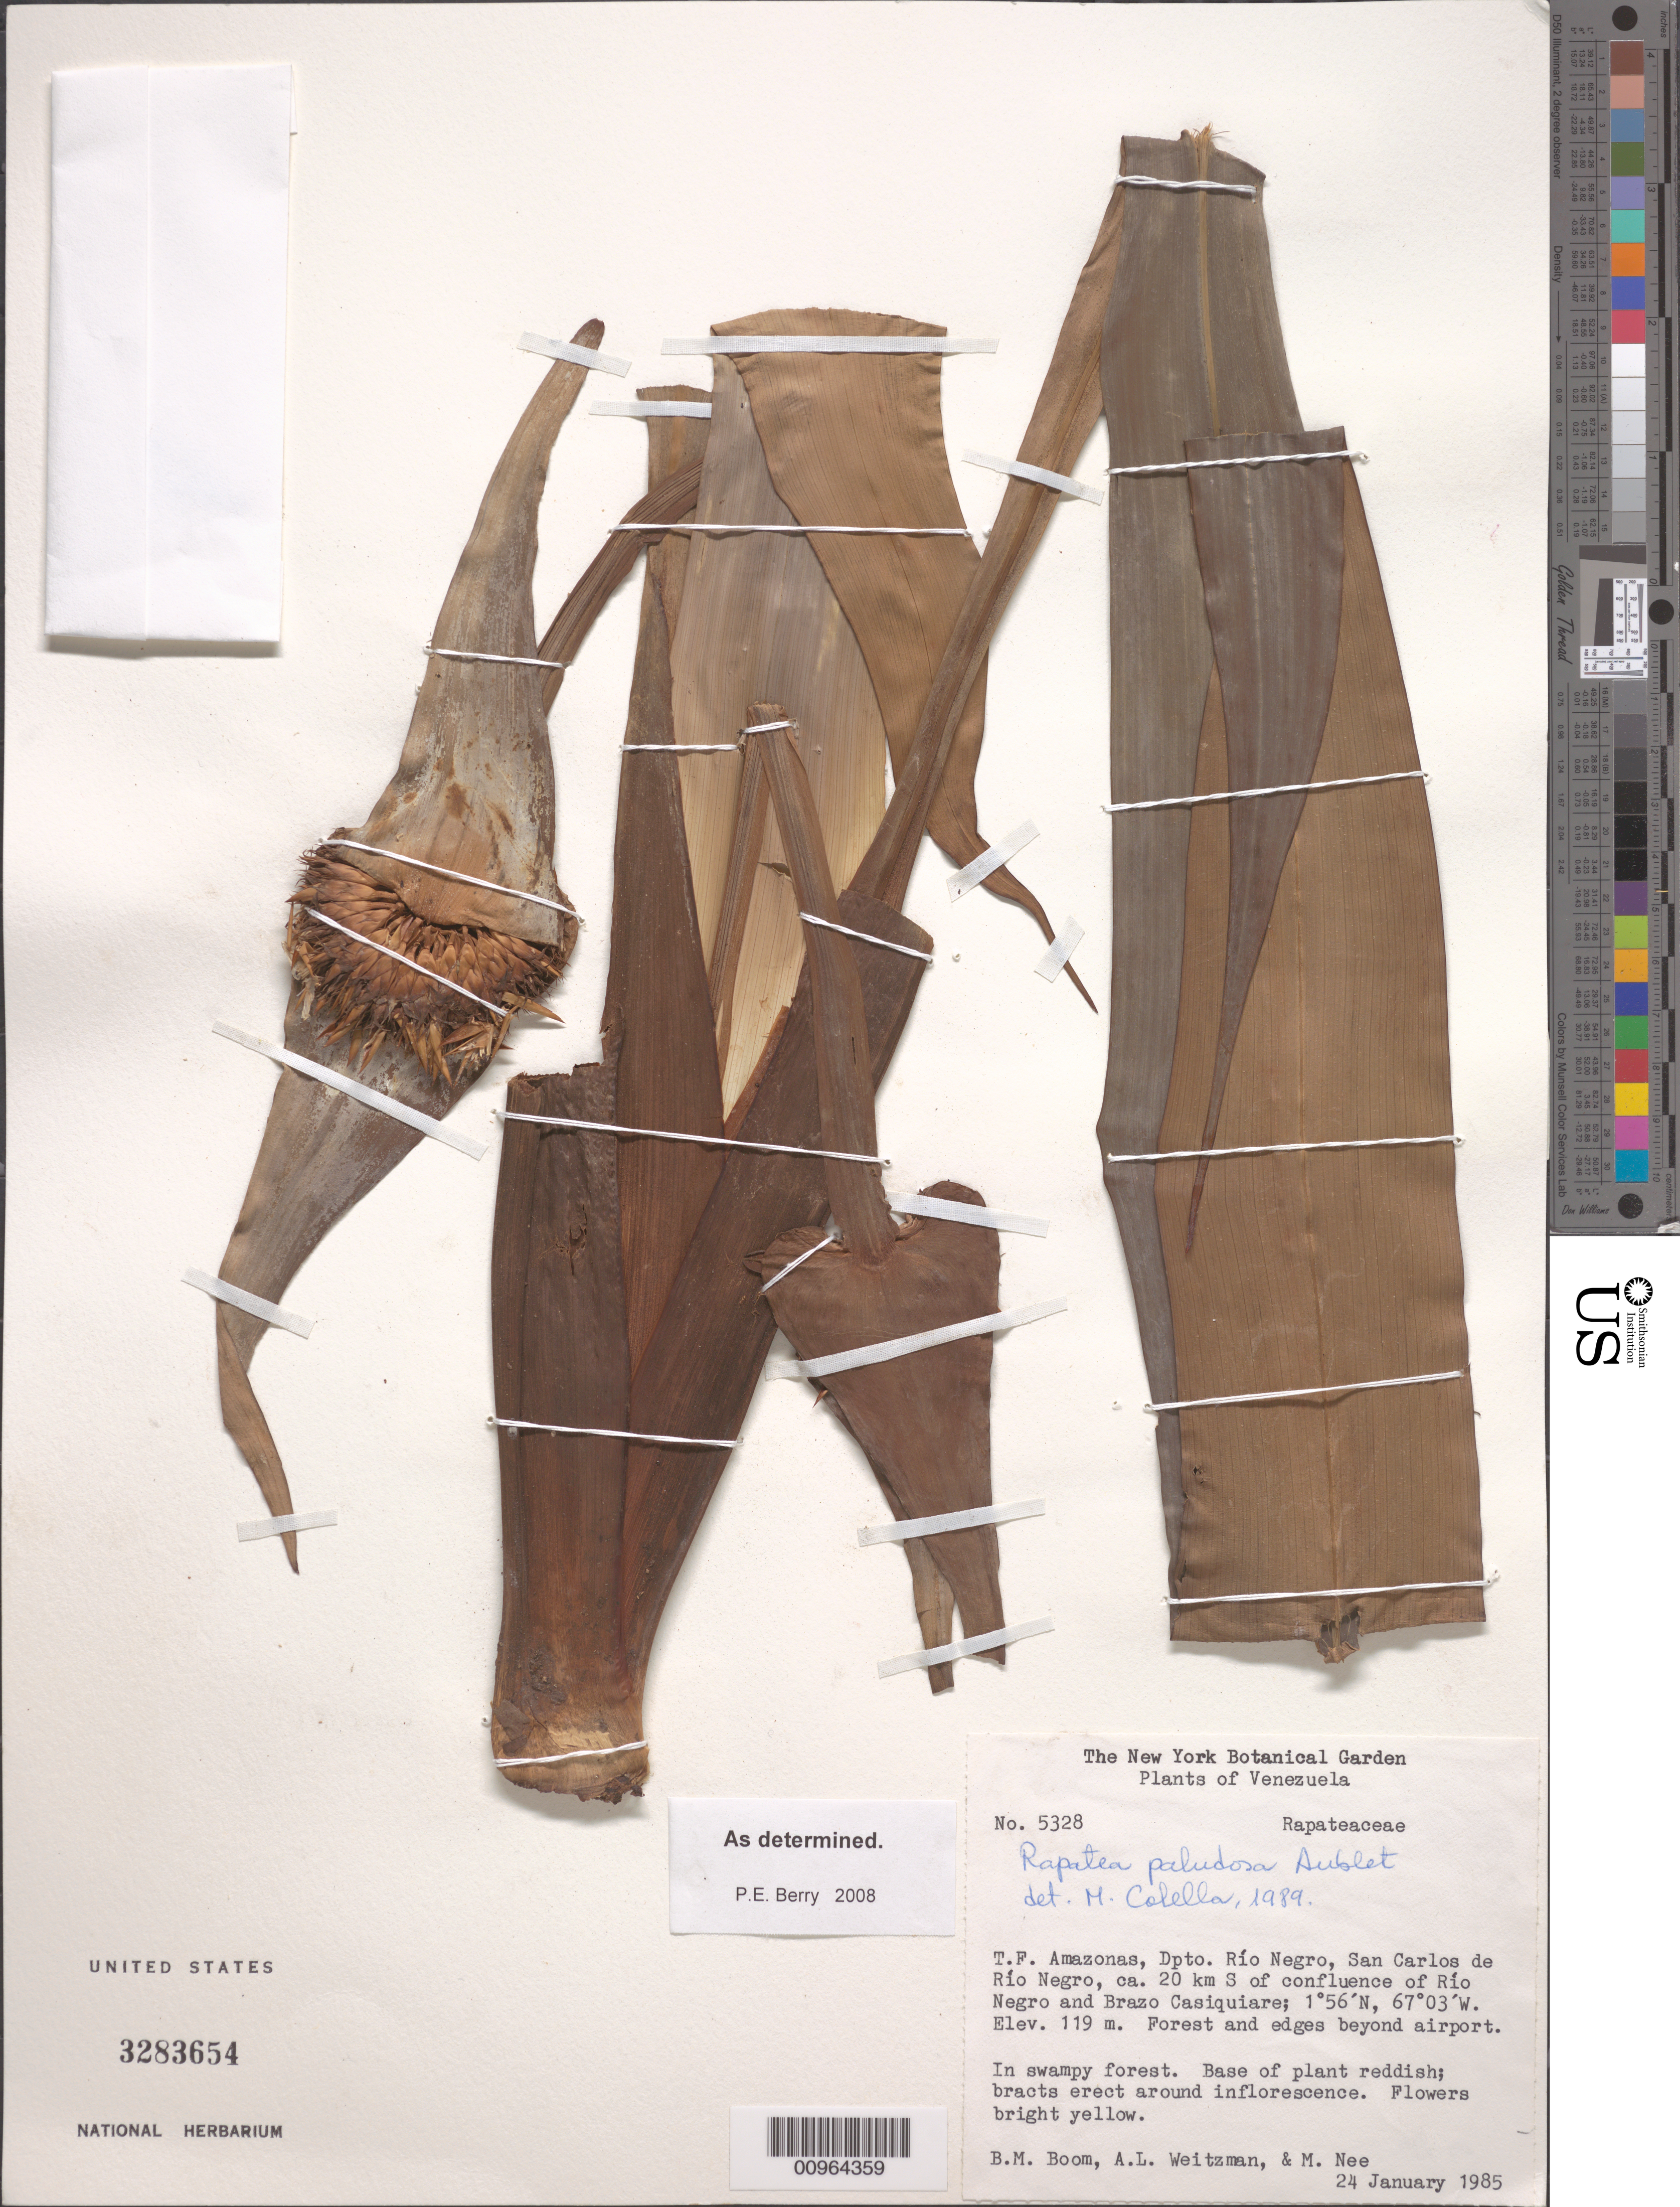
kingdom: Plantae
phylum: Tracheophyta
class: Liliopsida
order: Poales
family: Rapateaceae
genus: Rapatea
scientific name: Rapatea paludosa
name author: Aubl.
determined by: Berry, P. E., (WIS), University of Wisconsin - Madison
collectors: B. M. Boom, A. L. Weitzman & M. Nee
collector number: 5328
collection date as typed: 24-Jan-85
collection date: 1985-01-24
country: Venezuela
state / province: Amazonas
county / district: Río Negro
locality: San Carlos de Río Negro, ca. 20 km S of confl. of Río Negro and Brazo Casiquiare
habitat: Forest and edges beyond airport; in swampy forest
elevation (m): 119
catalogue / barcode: US 3283654